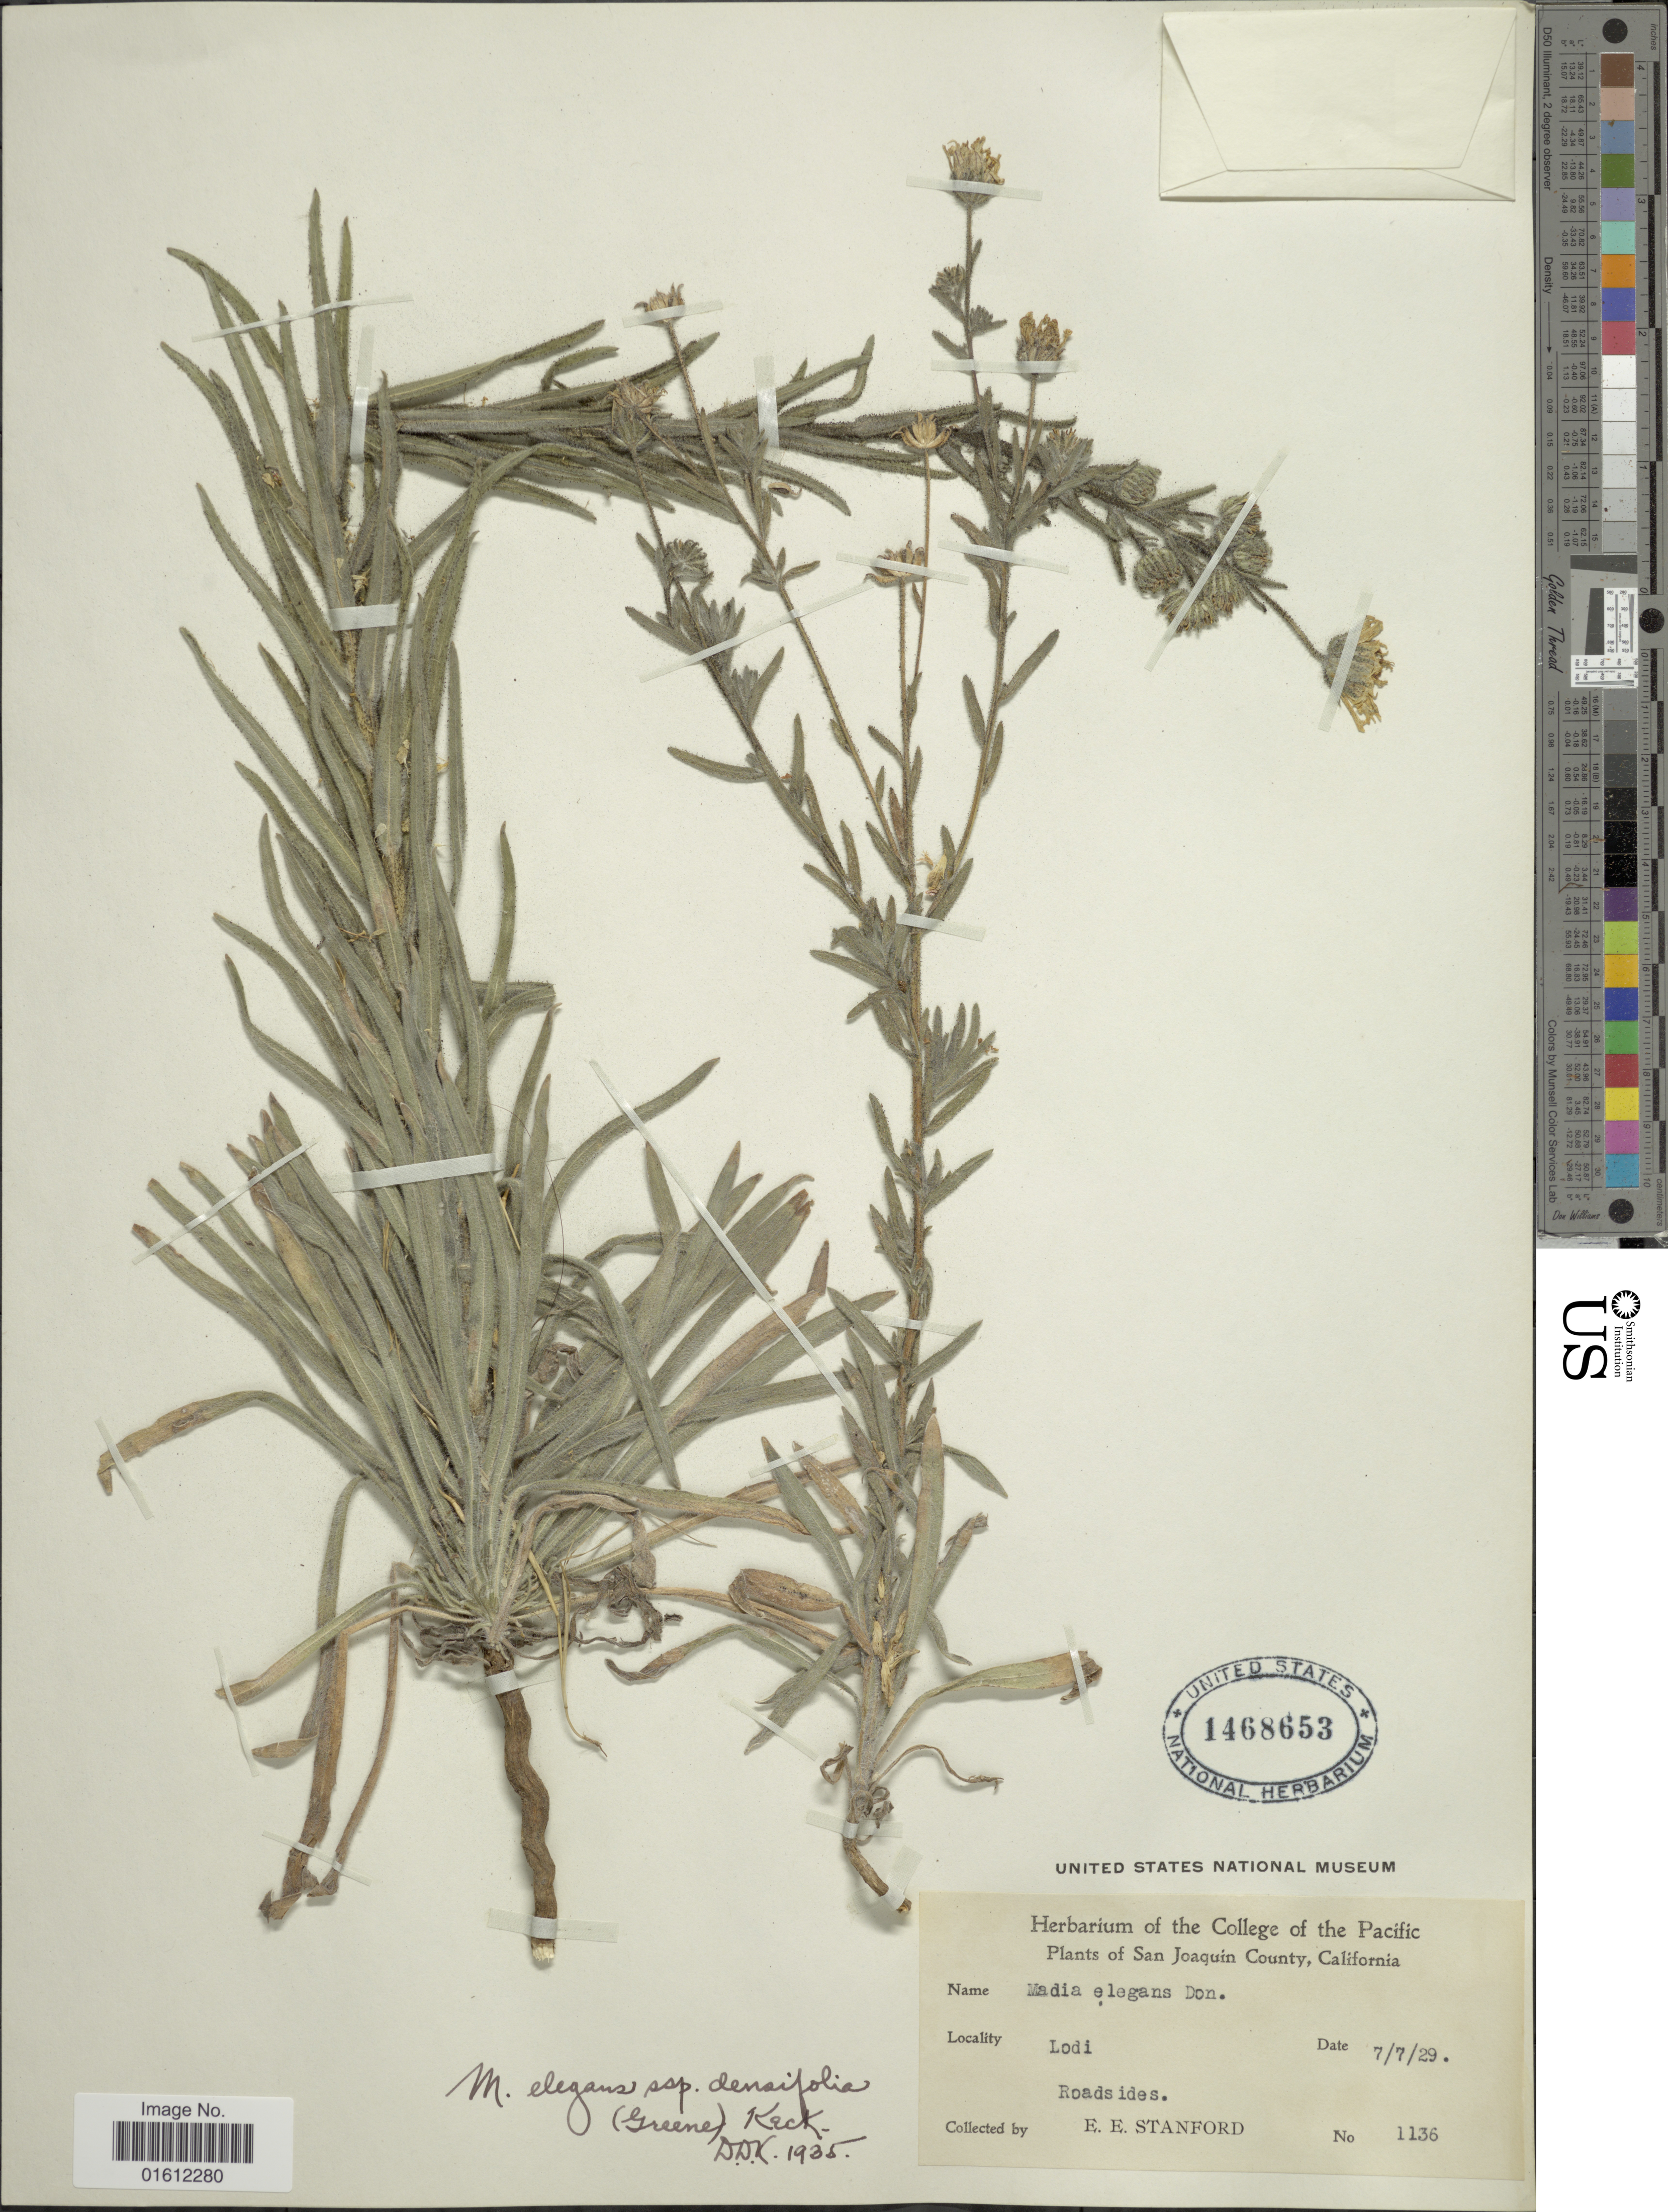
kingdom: Plantae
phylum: Tracheophyta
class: Magnoliopsida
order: Asterales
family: Asteraceae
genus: Madia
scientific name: Madia elegans subsp. densifolia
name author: (Greene) D.D. Keck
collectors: E. Stanford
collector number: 1136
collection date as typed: Transcribed d/m/y: 7/7/29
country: United States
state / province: California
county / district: San Joaquin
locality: San Joaquin, Lodi, Roadsides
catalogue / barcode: US 1468653